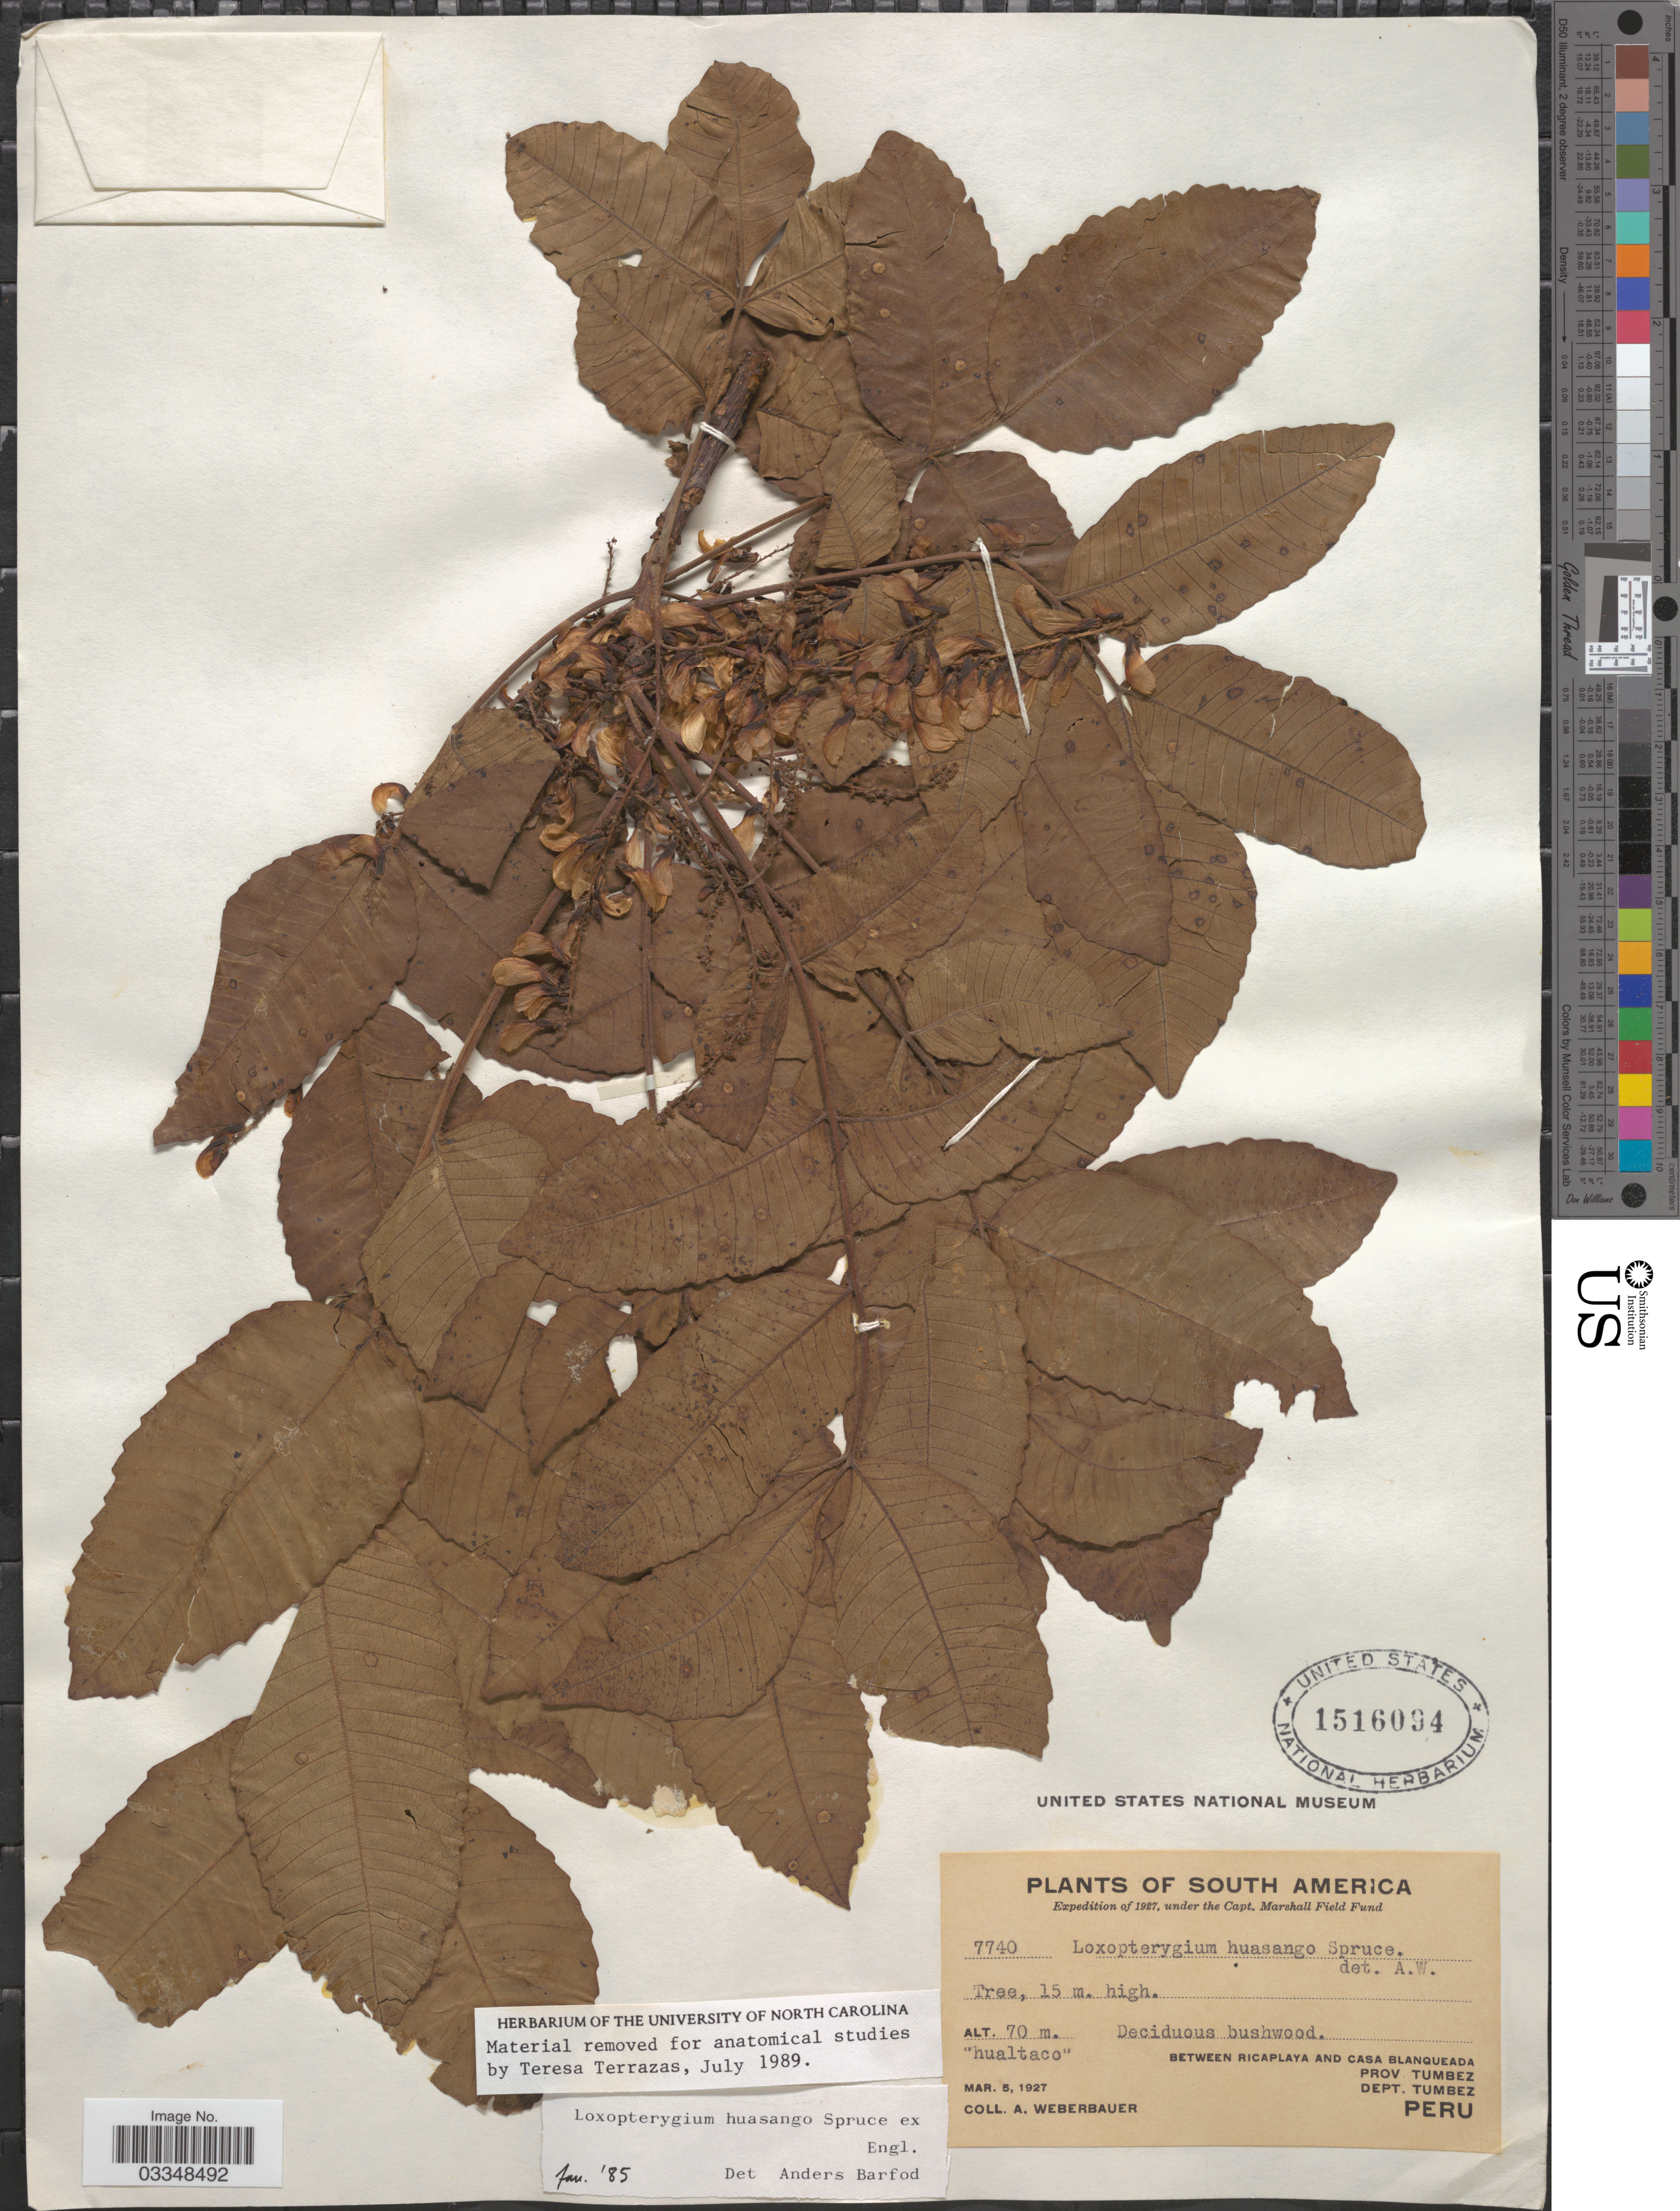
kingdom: Plantae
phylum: Tracheophyta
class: Magnoliopsida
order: Sapindales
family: Anacardiaceae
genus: Loxopterygium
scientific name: Loxopterygium huasango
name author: Spruce ex Engl.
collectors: A. Weberbauer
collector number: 7740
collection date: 1927-03-05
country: Peru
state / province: Tumbes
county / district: Tumbes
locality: Between Ricaplaya and Casa Blanqueada. Prov. Tumbez, Dept. Tumbez.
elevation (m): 70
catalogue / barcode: US 1516094